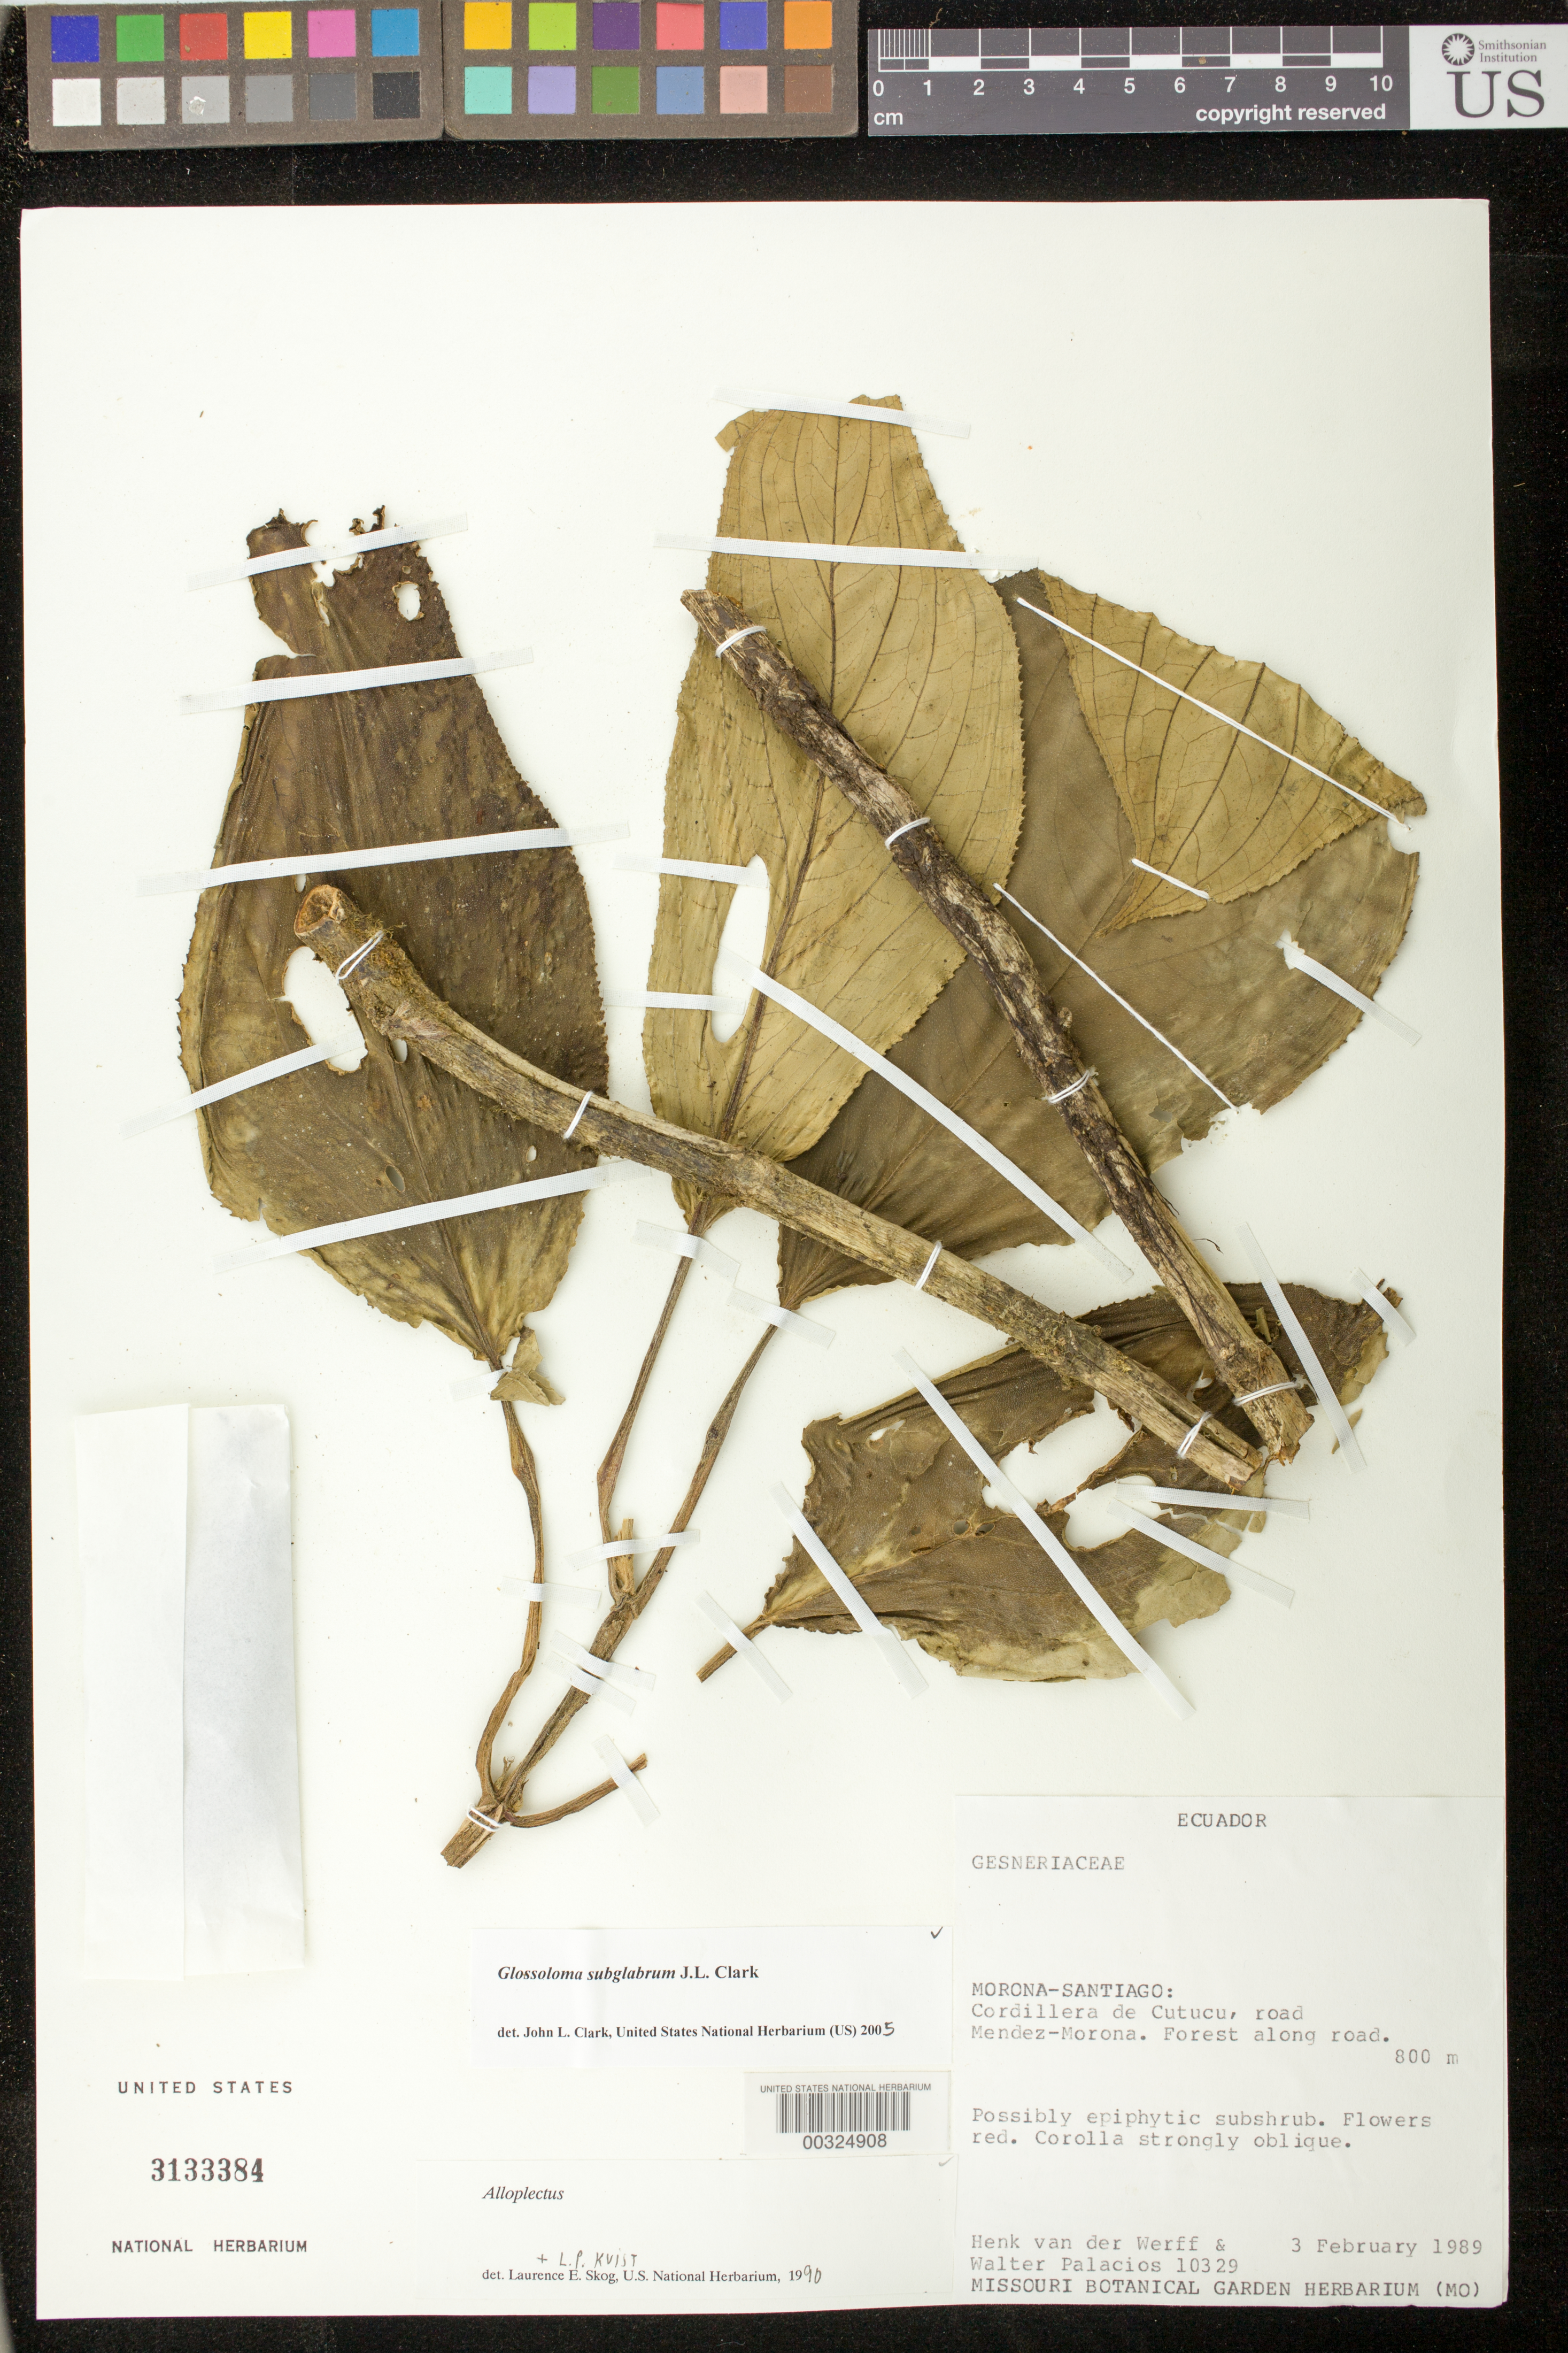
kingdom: Plantae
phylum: Tracheophyta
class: Magnoliopsida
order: Lamiales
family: Gesneriaceae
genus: Glossoloma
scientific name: Glossoloma subglabrum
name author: J.L. Clark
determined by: Clark, J. L., (SEL), The Marie Selby Botanical Garden (UNITED STATES)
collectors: H. van der Werff & W. Palacios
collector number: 10329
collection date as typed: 03 Feb 1989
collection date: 1989-02-03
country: Ecuador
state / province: Morona-Santiago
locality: Cordillera de Cutucu, road Mendez - Morona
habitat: Forest along road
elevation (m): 800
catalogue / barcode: US 3133384